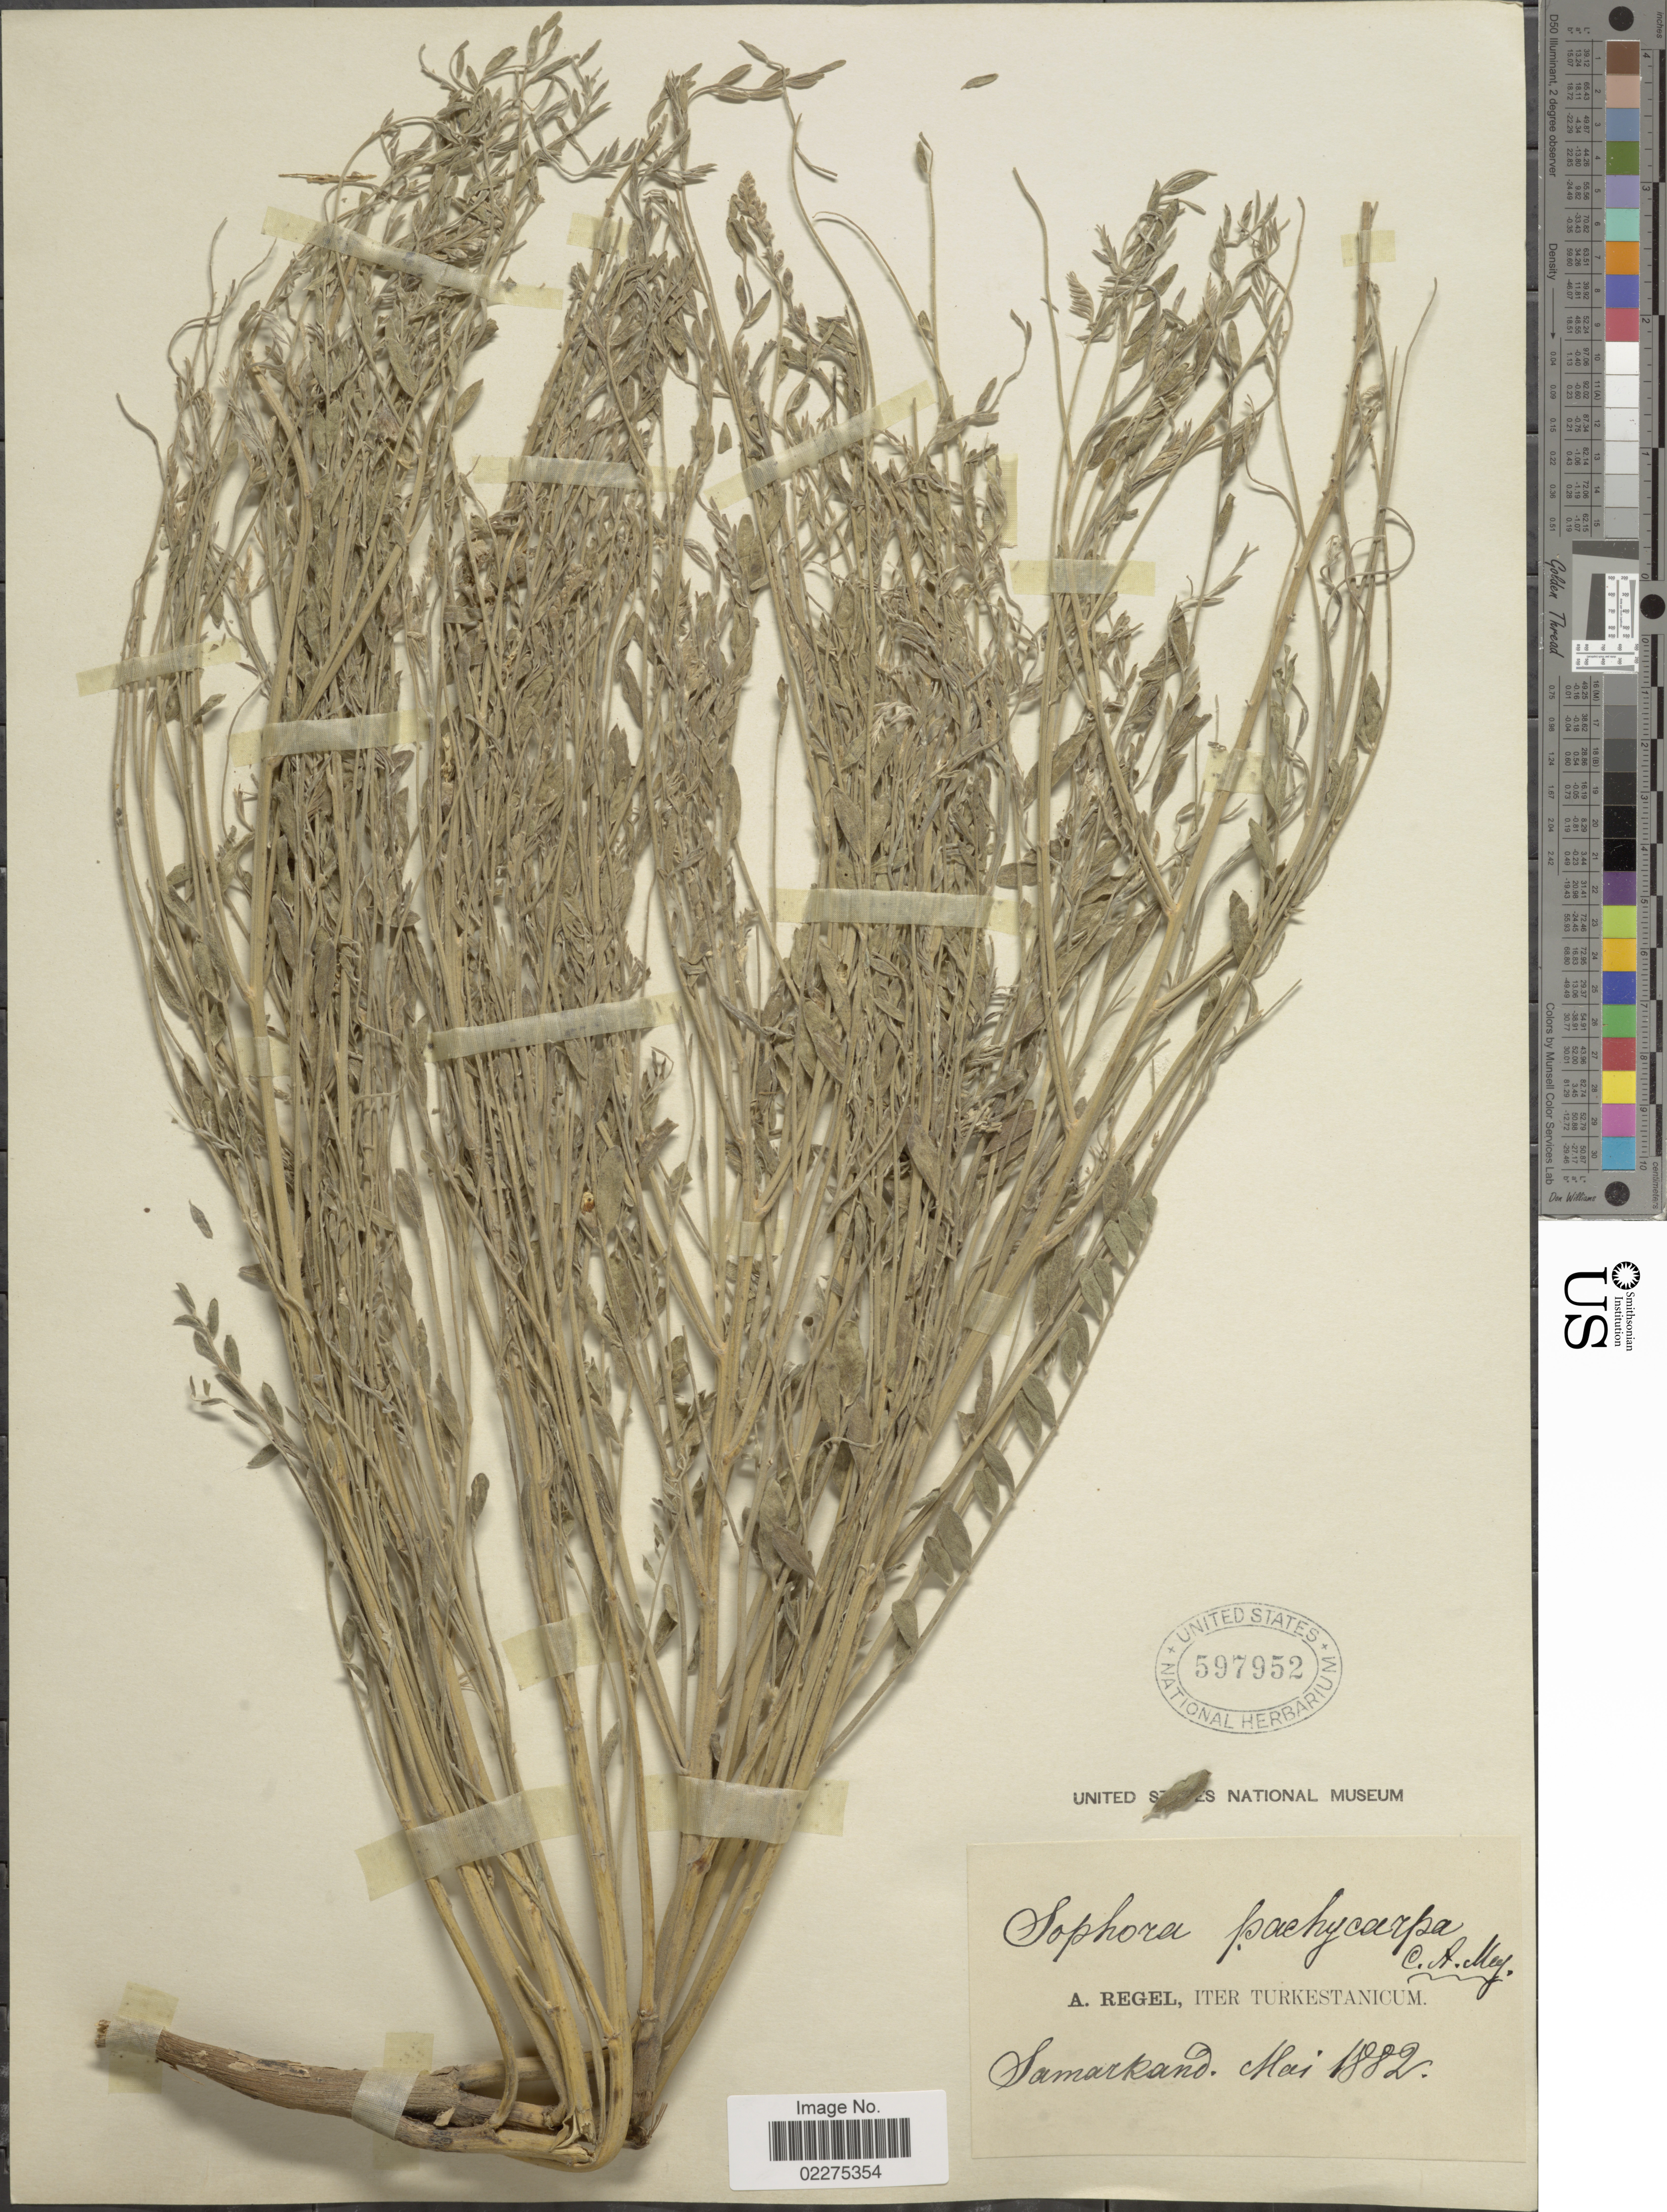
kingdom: Plantae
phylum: Tracheophyta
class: Magnoliopsida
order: Fabales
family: Fabaceae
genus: Sophora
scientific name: Sophora pachycarpa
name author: Schrenk ex C.A. Mey.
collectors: A. Regel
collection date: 1882-05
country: Uzbekistan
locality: Turkestanicum. Samarkand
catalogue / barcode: US 597952